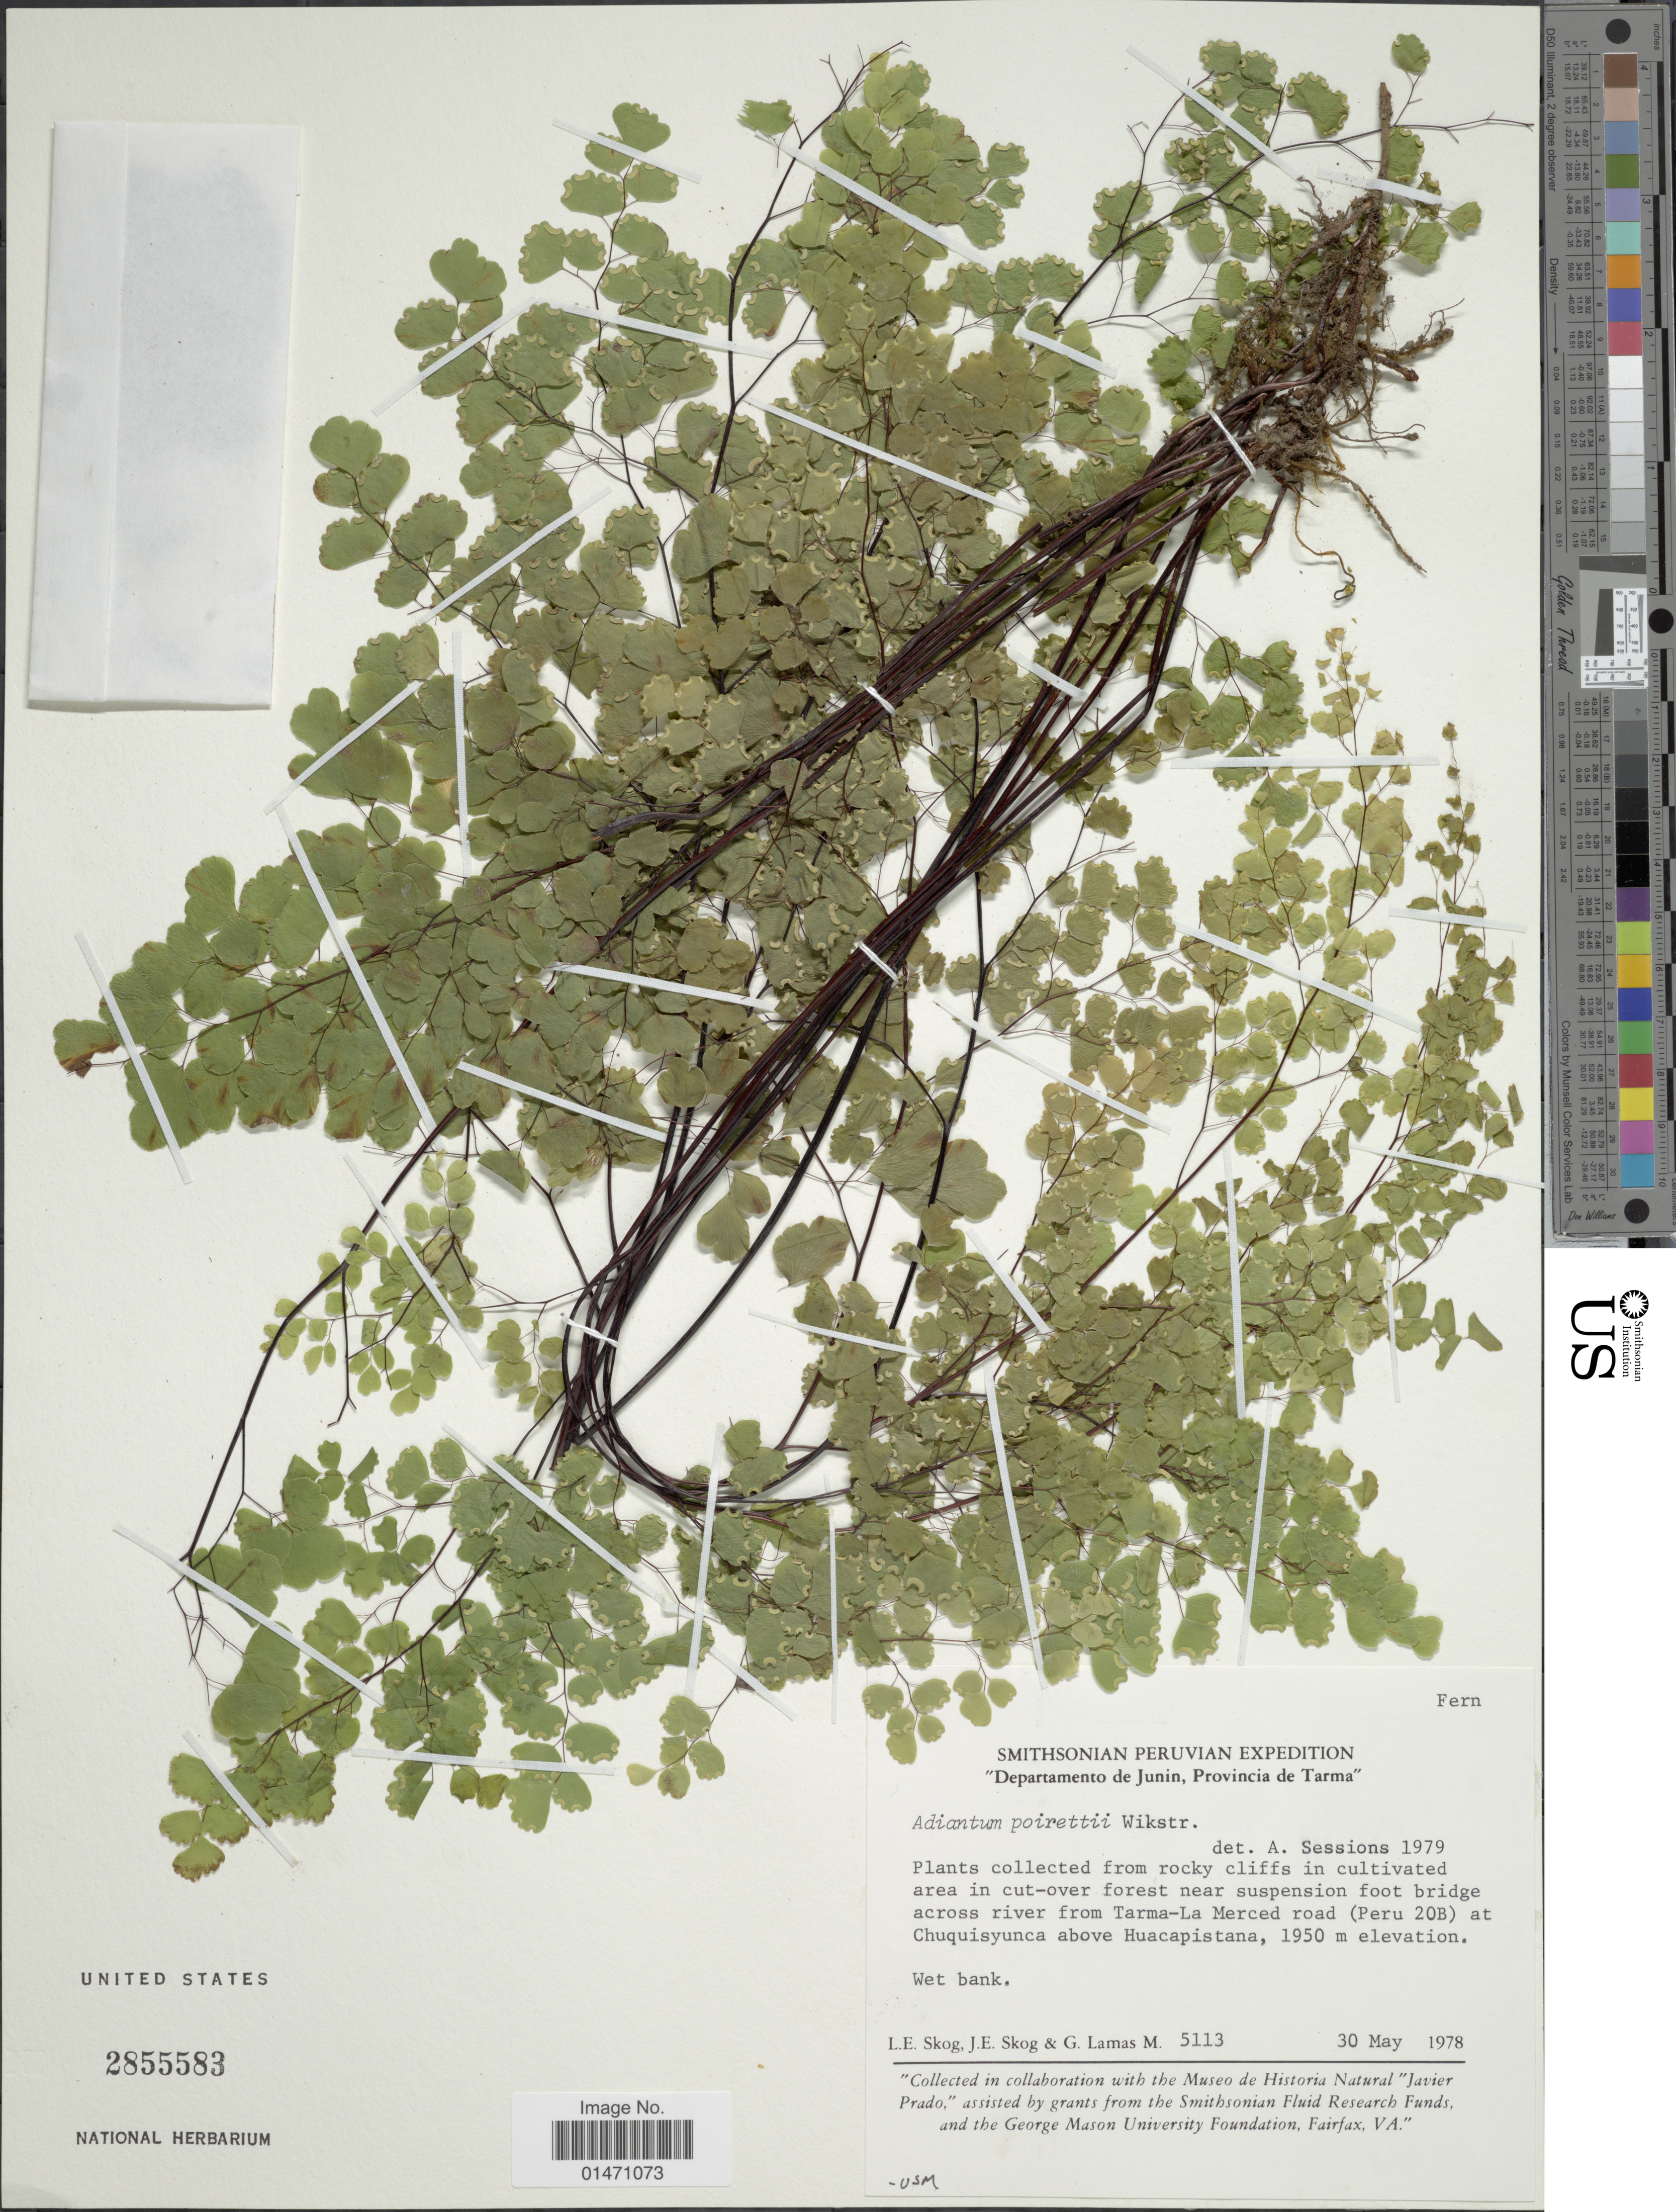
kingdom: Plantae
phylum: Tracheophyta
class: Polypodiopsida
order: Polypodiales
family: Pteridaceae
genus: Adiantum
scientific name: Adiantum poiretii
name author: Wikstr.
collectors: L. E. Skog, J. E. Skog & G. Lamas M.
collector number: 5113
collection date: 1978-05-30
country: Peru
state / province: Junín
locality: Departamento de Junin, provincia de Tarma, rocky cliffs in cultivated area in cut over forest near suspension foot bridge across river from Tarma-La-Merced road(Peru 20B) at Chuquisyunca above Huacapistana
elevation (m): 1950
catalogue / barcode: US 2855583